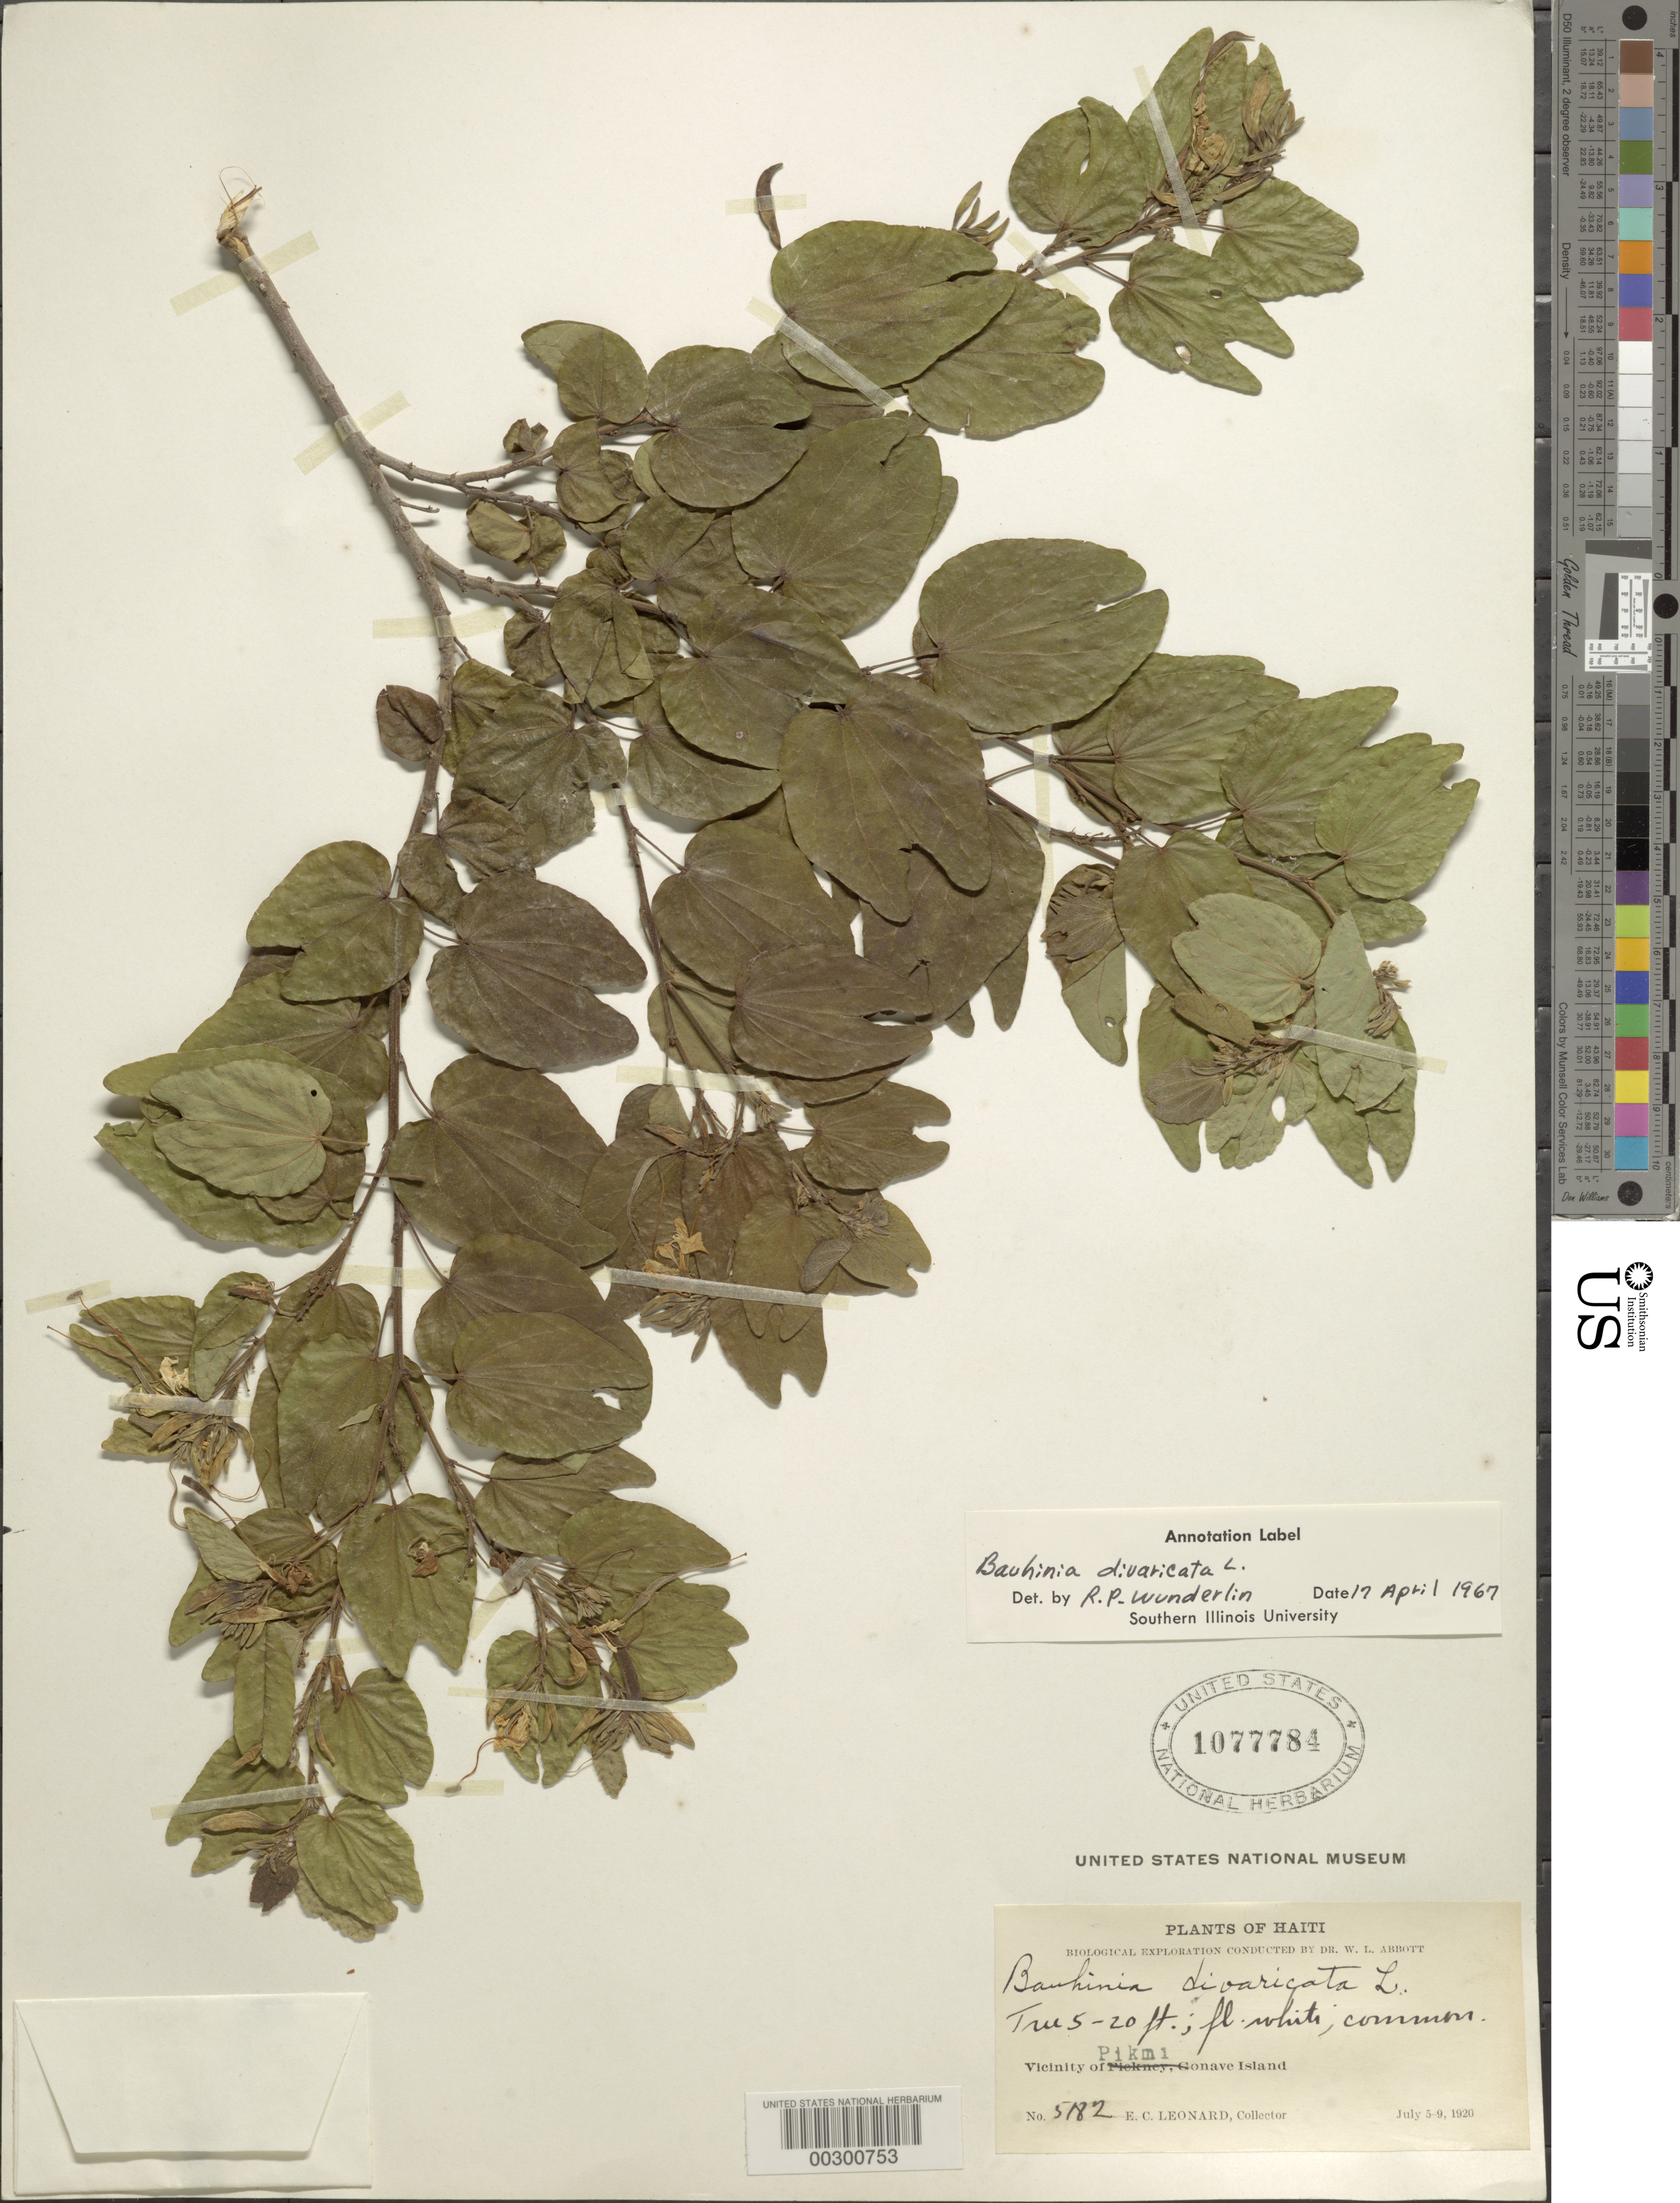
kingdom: Plantae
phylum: Tracheophyta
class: Magnoliopsida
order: Fabales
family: Fabaceae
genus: Bauhinia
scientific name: Bauhinia divaricata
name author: L.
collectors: E. C. Leonard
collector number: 5182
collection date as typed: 05 Jul 1920 to 09 Jul 1920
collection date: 1920-07-05/1920-07-09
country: Haiti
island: Hispaniola Island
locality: Vicinity of pikmi, gonave island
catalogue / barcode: US 1077784